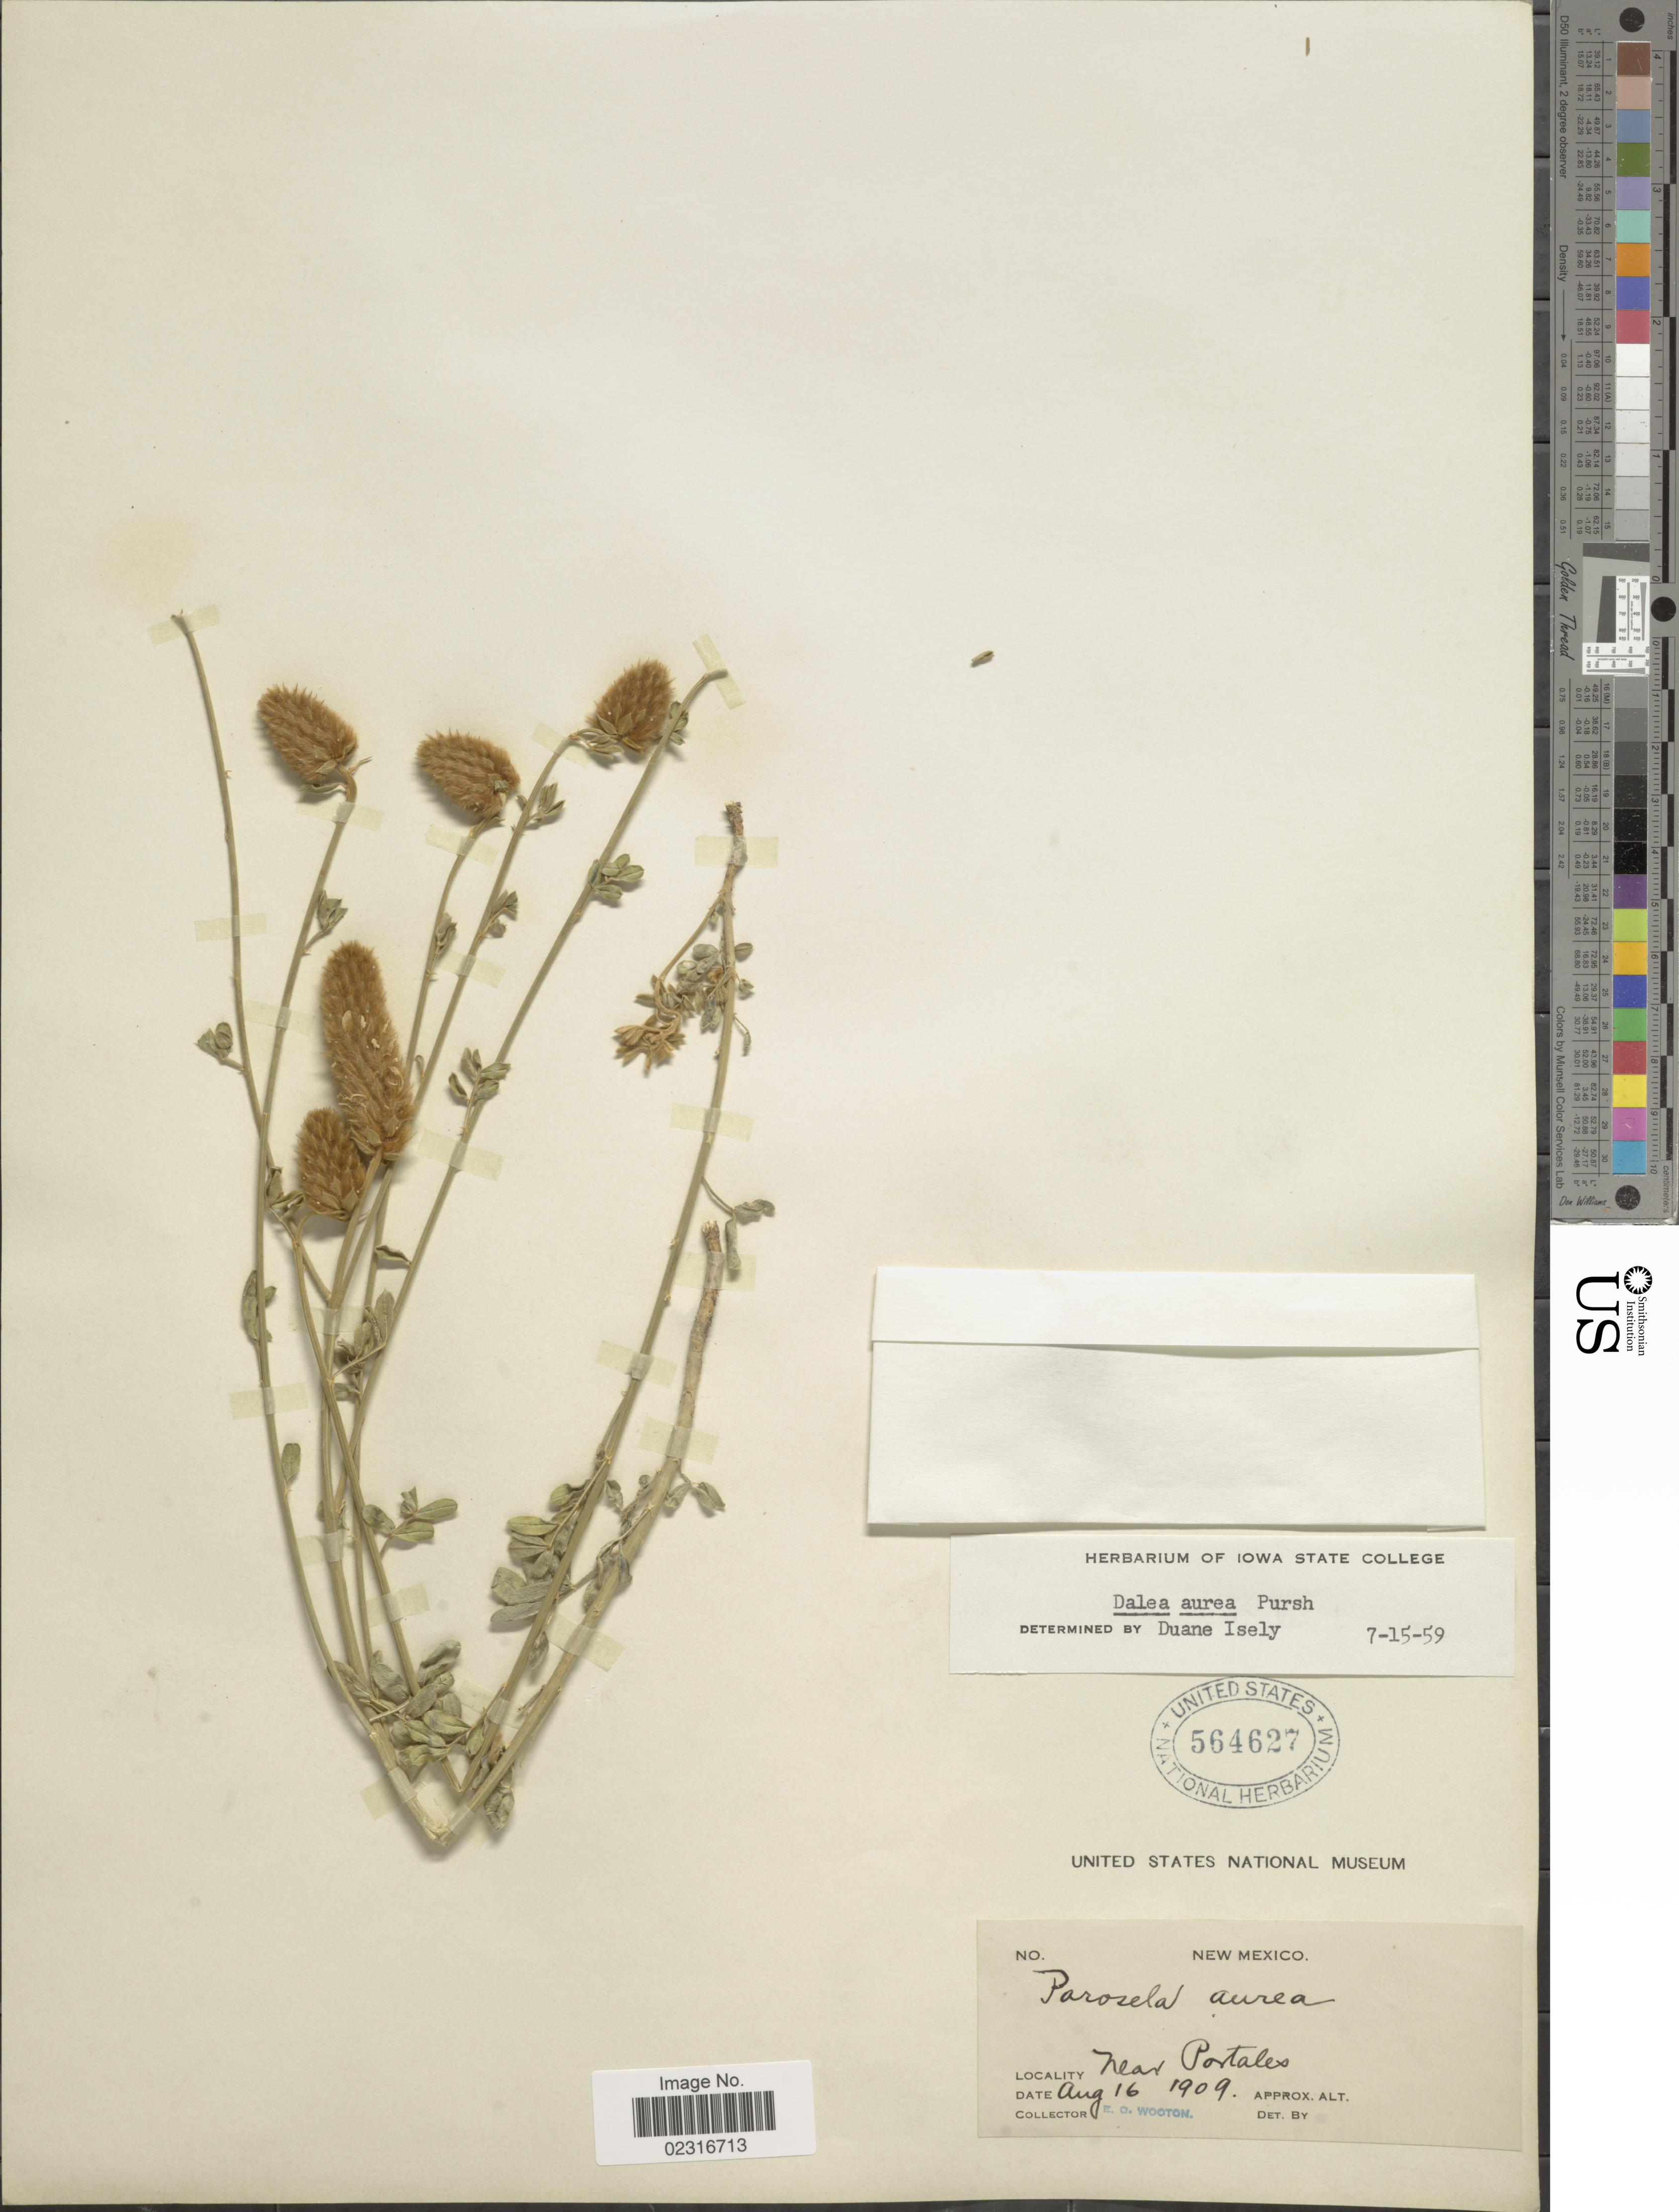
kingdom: Plantae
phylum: Tracheophyta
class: Magnoliopsida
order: Fabales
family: Fabaceae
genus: Dalea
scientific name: Dalea aurea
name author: Nutt. ex Pursh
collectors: E. O. Wooton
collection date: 1909-08-16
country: United States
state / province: New Mexico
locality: Near Portales.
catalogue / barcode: US 564627